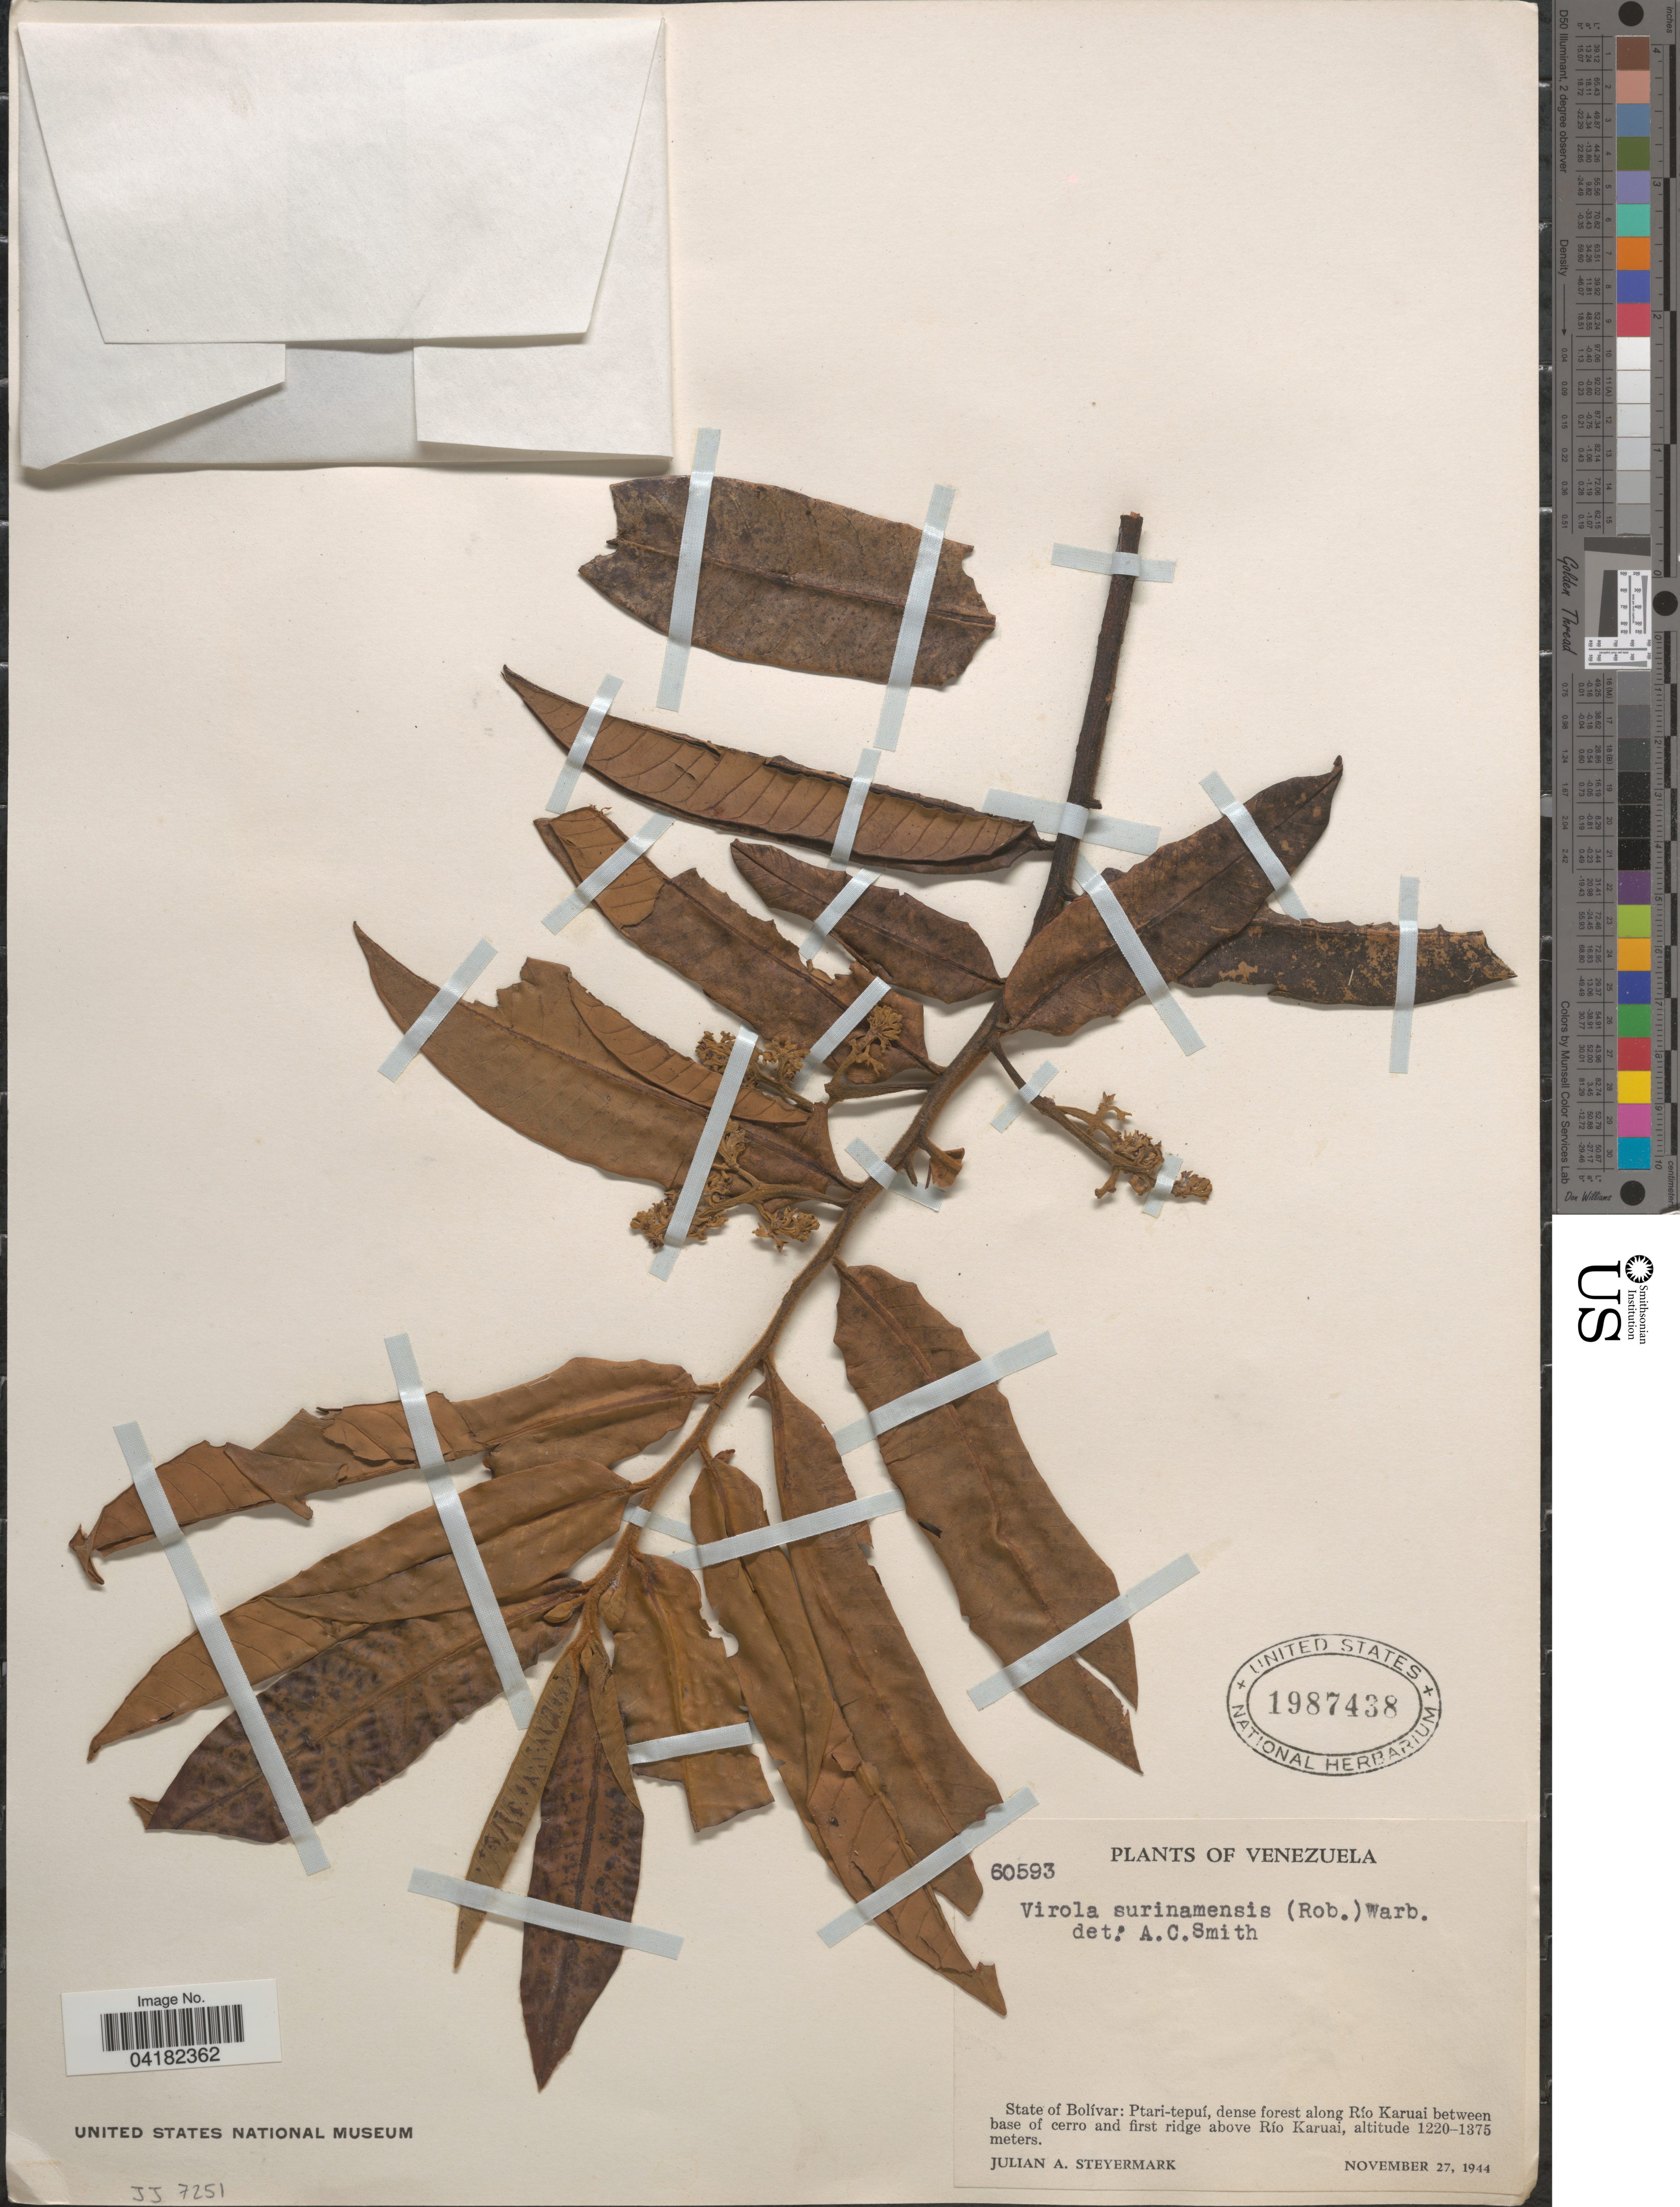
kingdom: Plantae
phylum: Tracheophyta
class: Magnoliopsida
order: Magnoliales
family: Myristicaceae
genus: Virola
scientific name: Virola surinamensis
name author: (Rol.) Warb.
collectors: J. Steyermark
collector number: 60593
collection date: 1944-11-27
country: Venezuela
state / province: Bolívar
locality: Ptari-tepuí, dense forest along Río Karuai between base of cerro and first ridge above Río Karuai.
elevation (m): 1220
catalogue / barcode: US 1987438